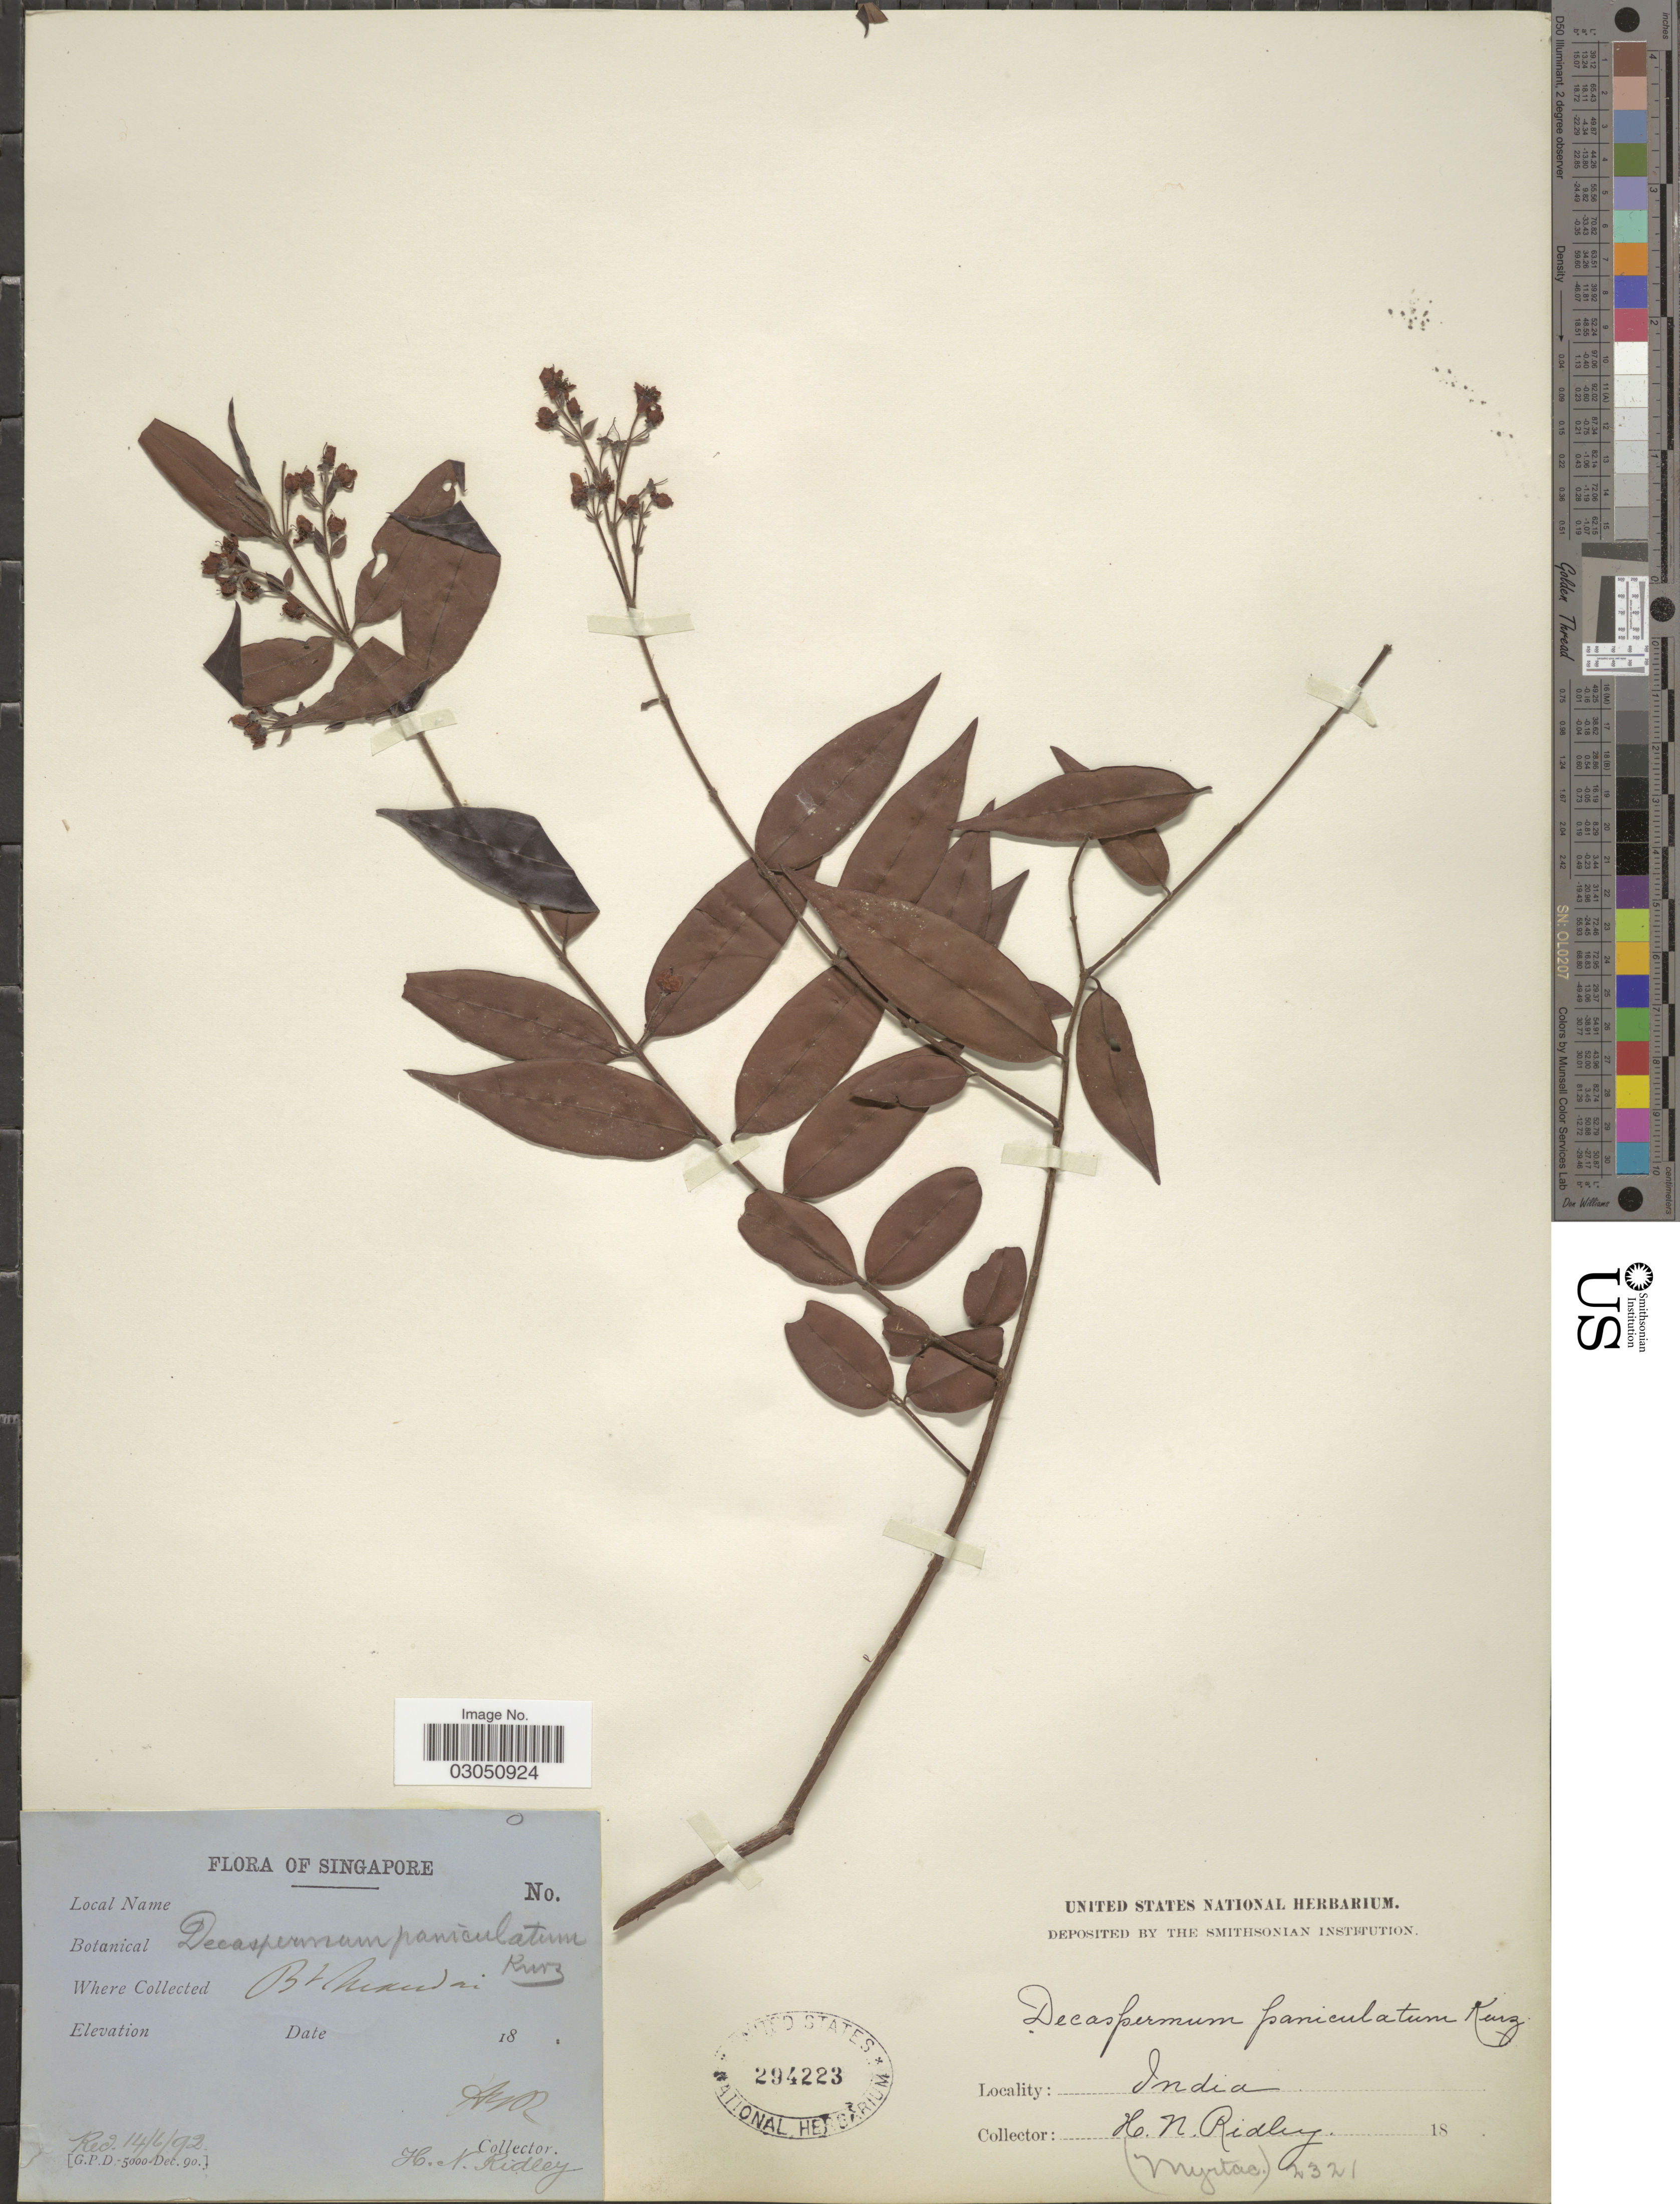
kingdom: Plantae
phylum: Tracheophyta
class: Magnoliopsida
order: Myrtales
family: Myrtaceae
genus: Decaspermum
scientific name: Decaspermum parviflorum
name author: (Lam.) A.J. Scott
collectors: H. N. Ridley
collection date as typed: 18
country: Singapore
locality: Bt Muirundai. [interpreted]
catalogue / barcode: US 294223